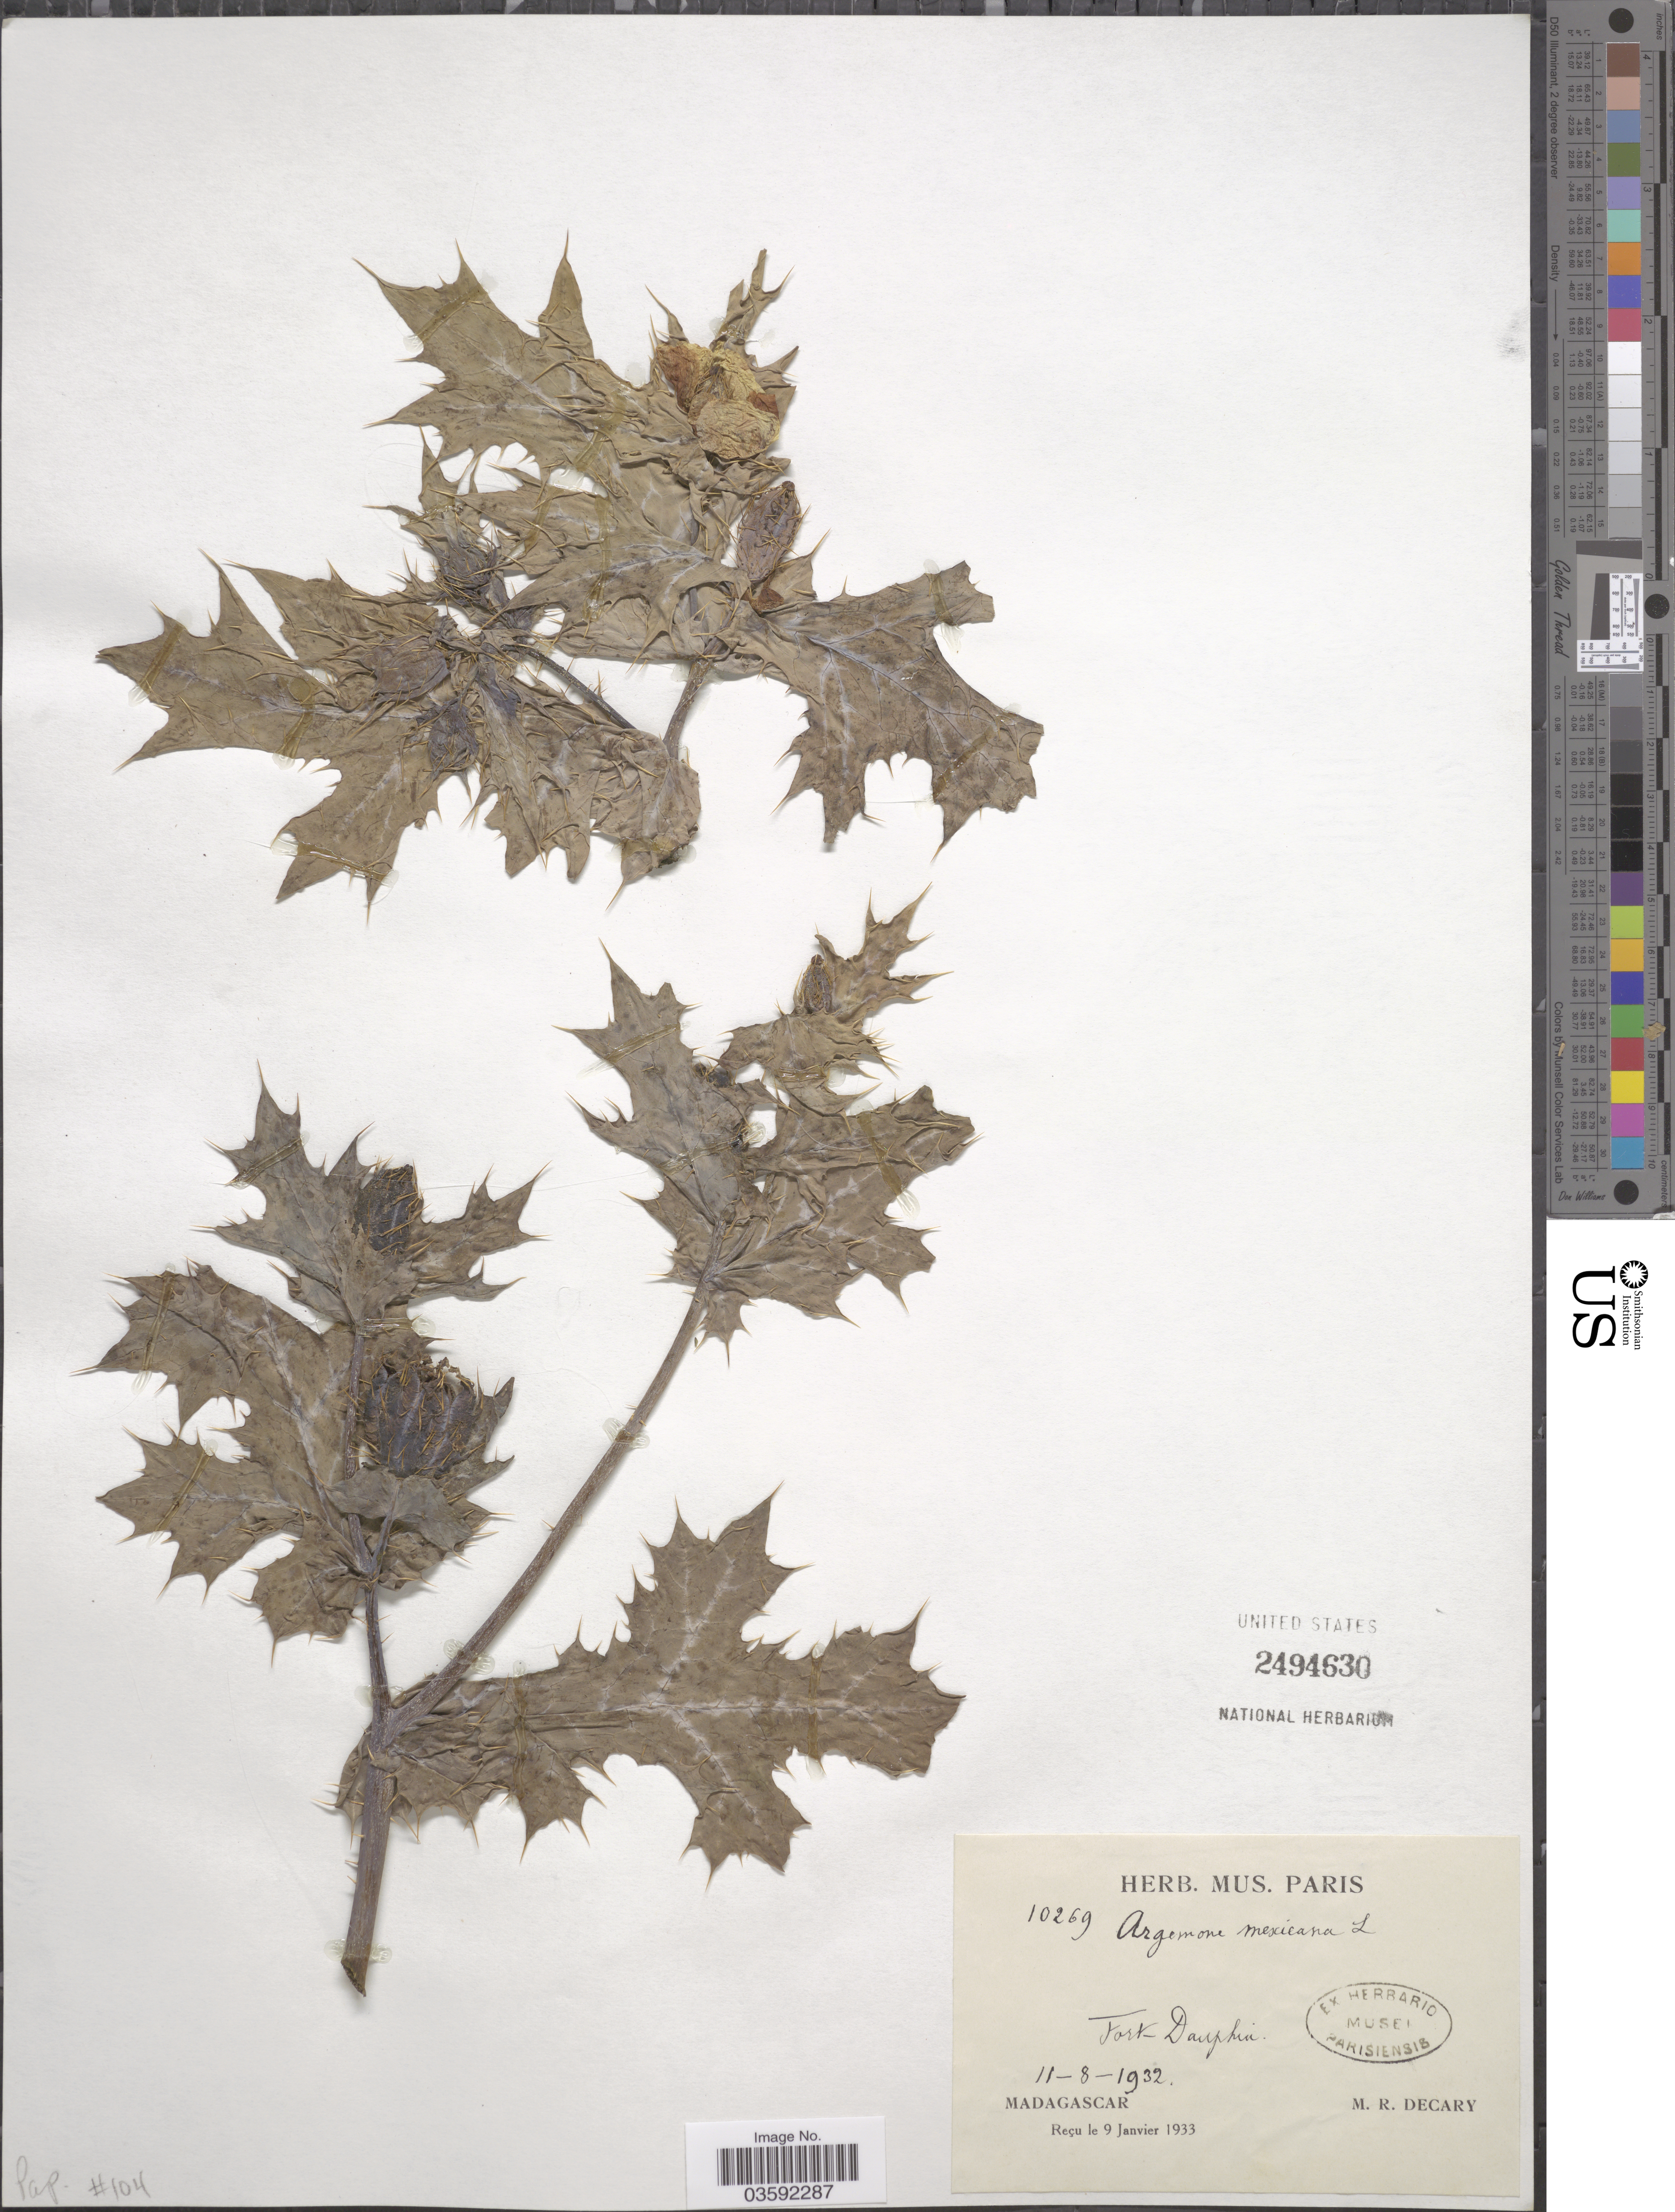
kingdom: Plantae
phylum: Tracheophyta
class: Magnoliopsida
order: Ranunculales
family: Papaveraceae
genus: Argemone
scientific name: Argemone mexicana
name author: L.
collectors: R. Decary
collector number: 10269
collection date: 1932-08-11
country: Madagascar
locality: Fort-Dauphin.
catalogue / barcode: US 2494630